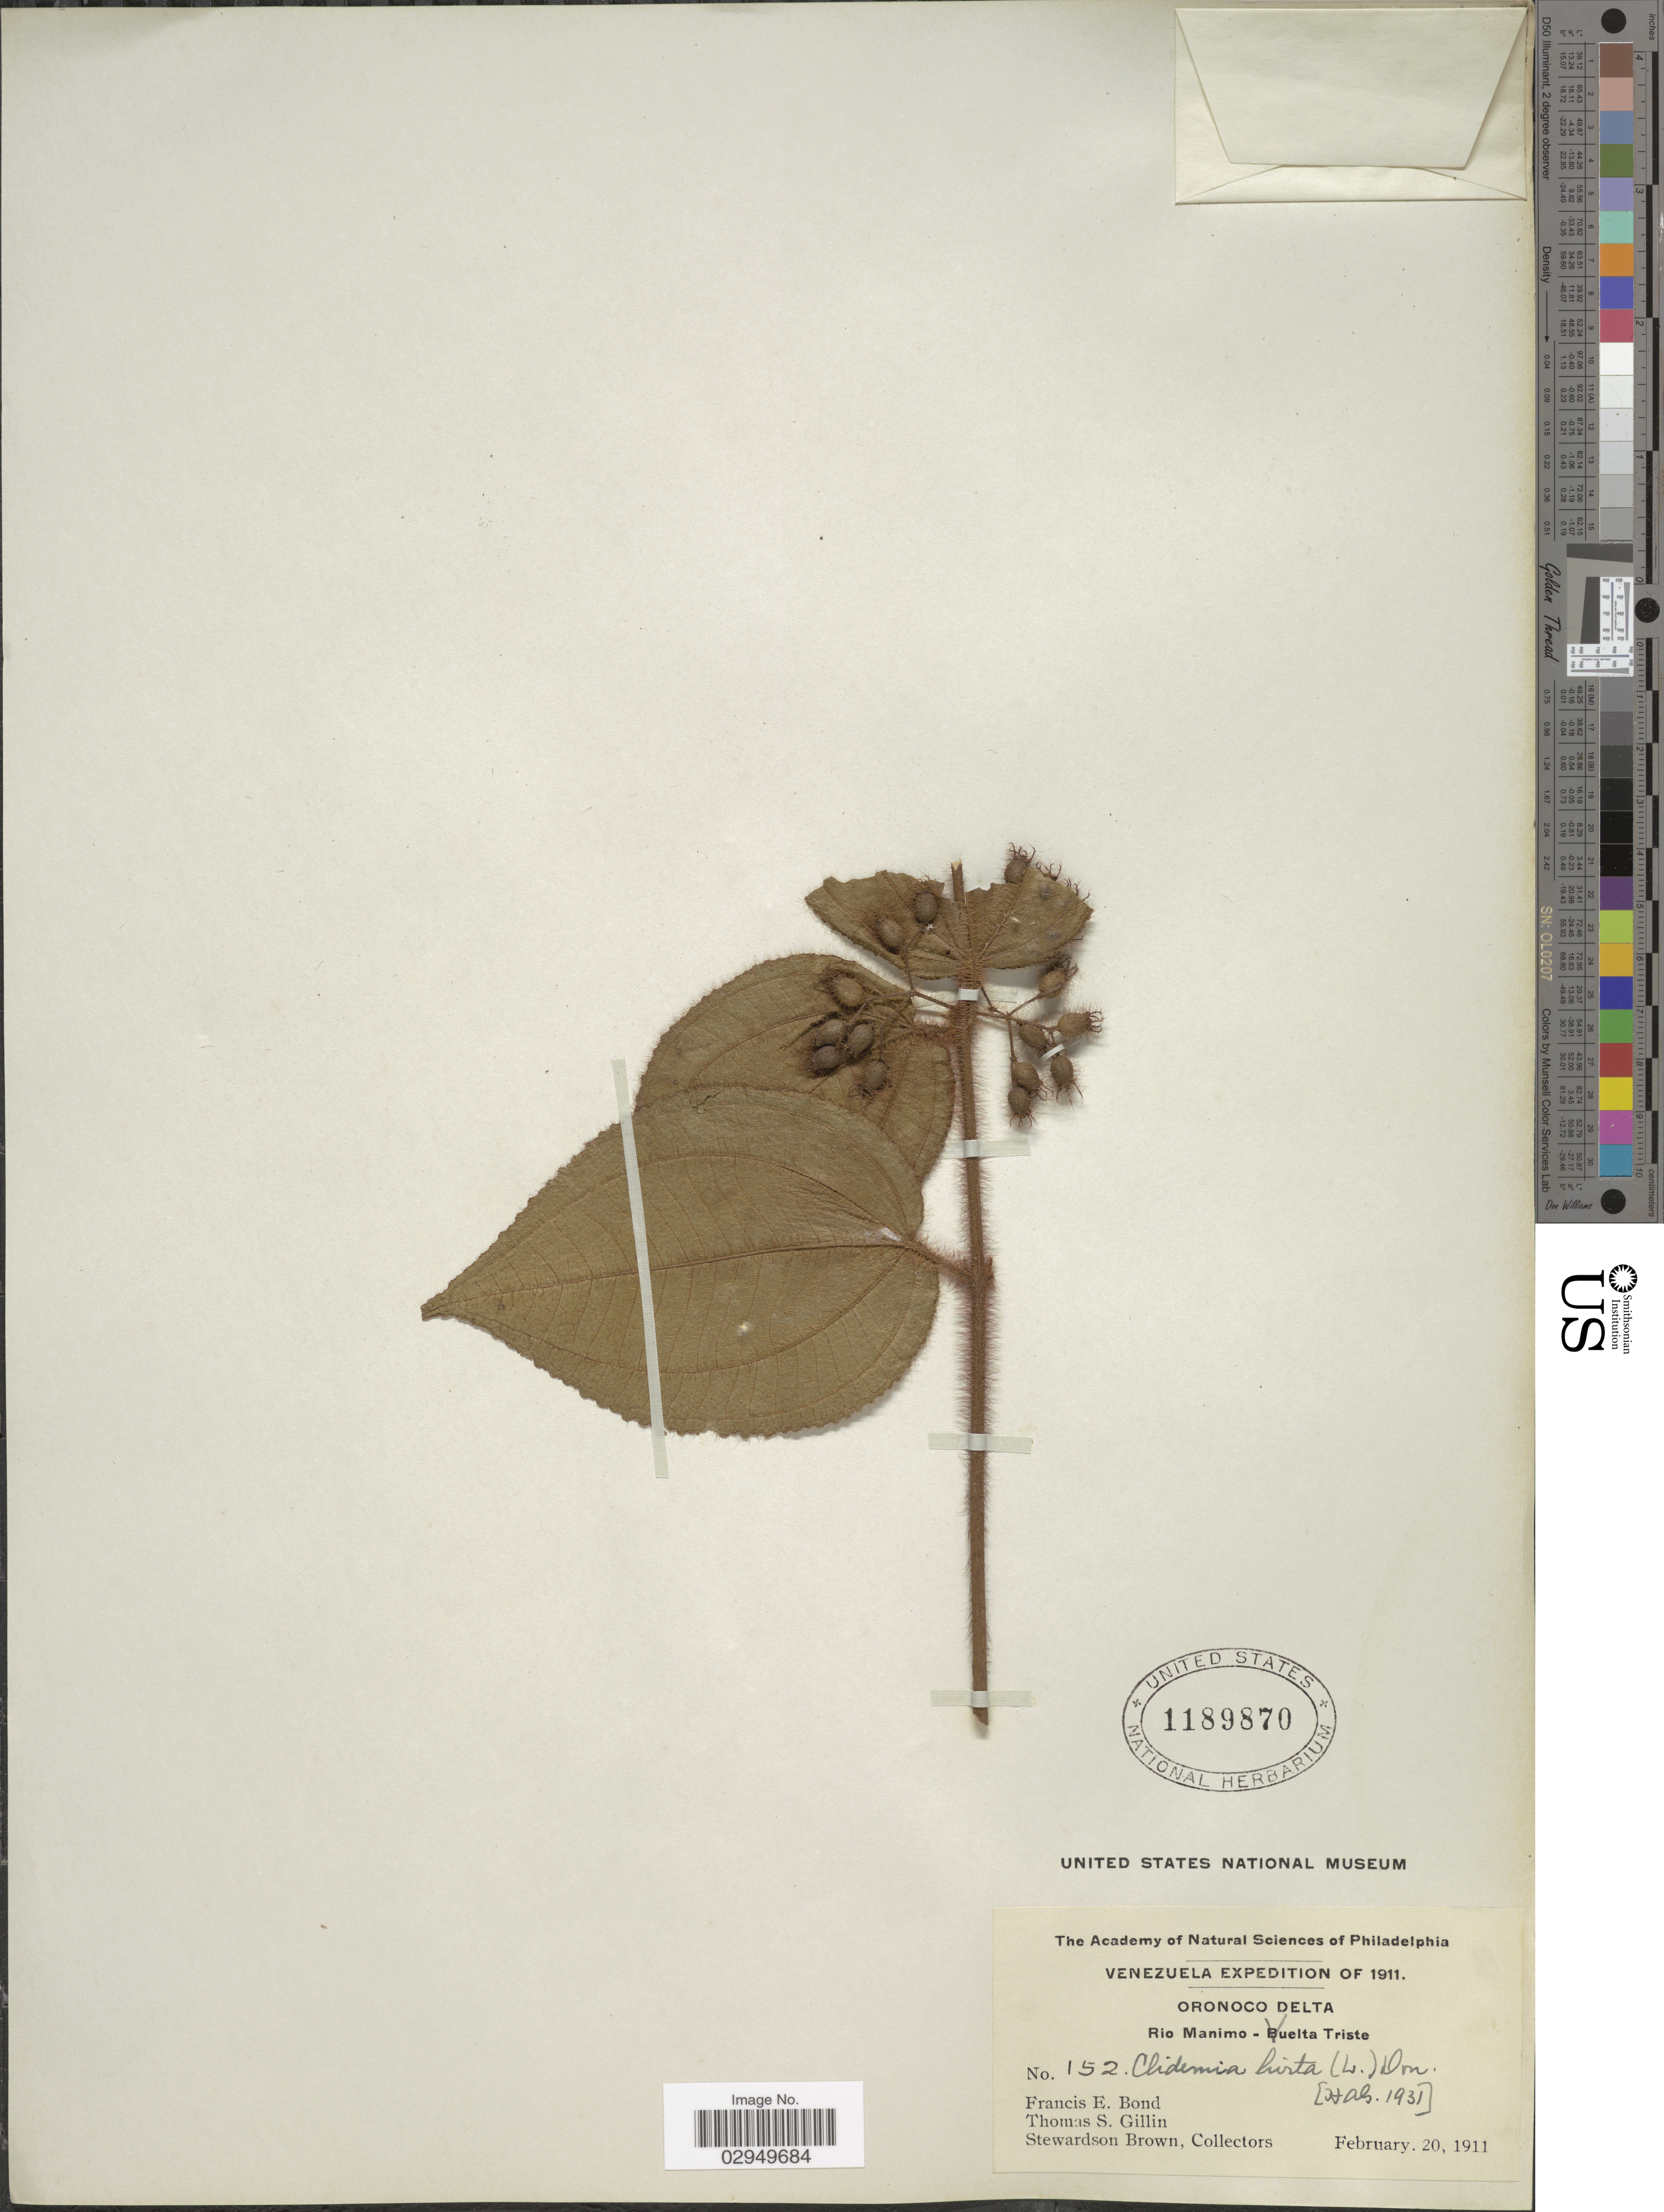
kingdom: Plantae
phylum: Tracheophyta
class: Magnoliopsida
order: Myrtales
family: Melastomataceae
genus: Clidemia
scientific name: Clidemia hirta var. elegans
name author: (Aubl.) Griseb.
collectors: F. Bond, T. Gillin & S. Brown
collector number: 152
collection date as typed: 20 February 1911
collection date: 1911-02-20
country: Venezuela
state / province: Delta Amacuro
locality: Orinoco Delta, along Cano Manamo near Vuelta Triste, Isla Manamito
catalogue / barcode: US 1189870